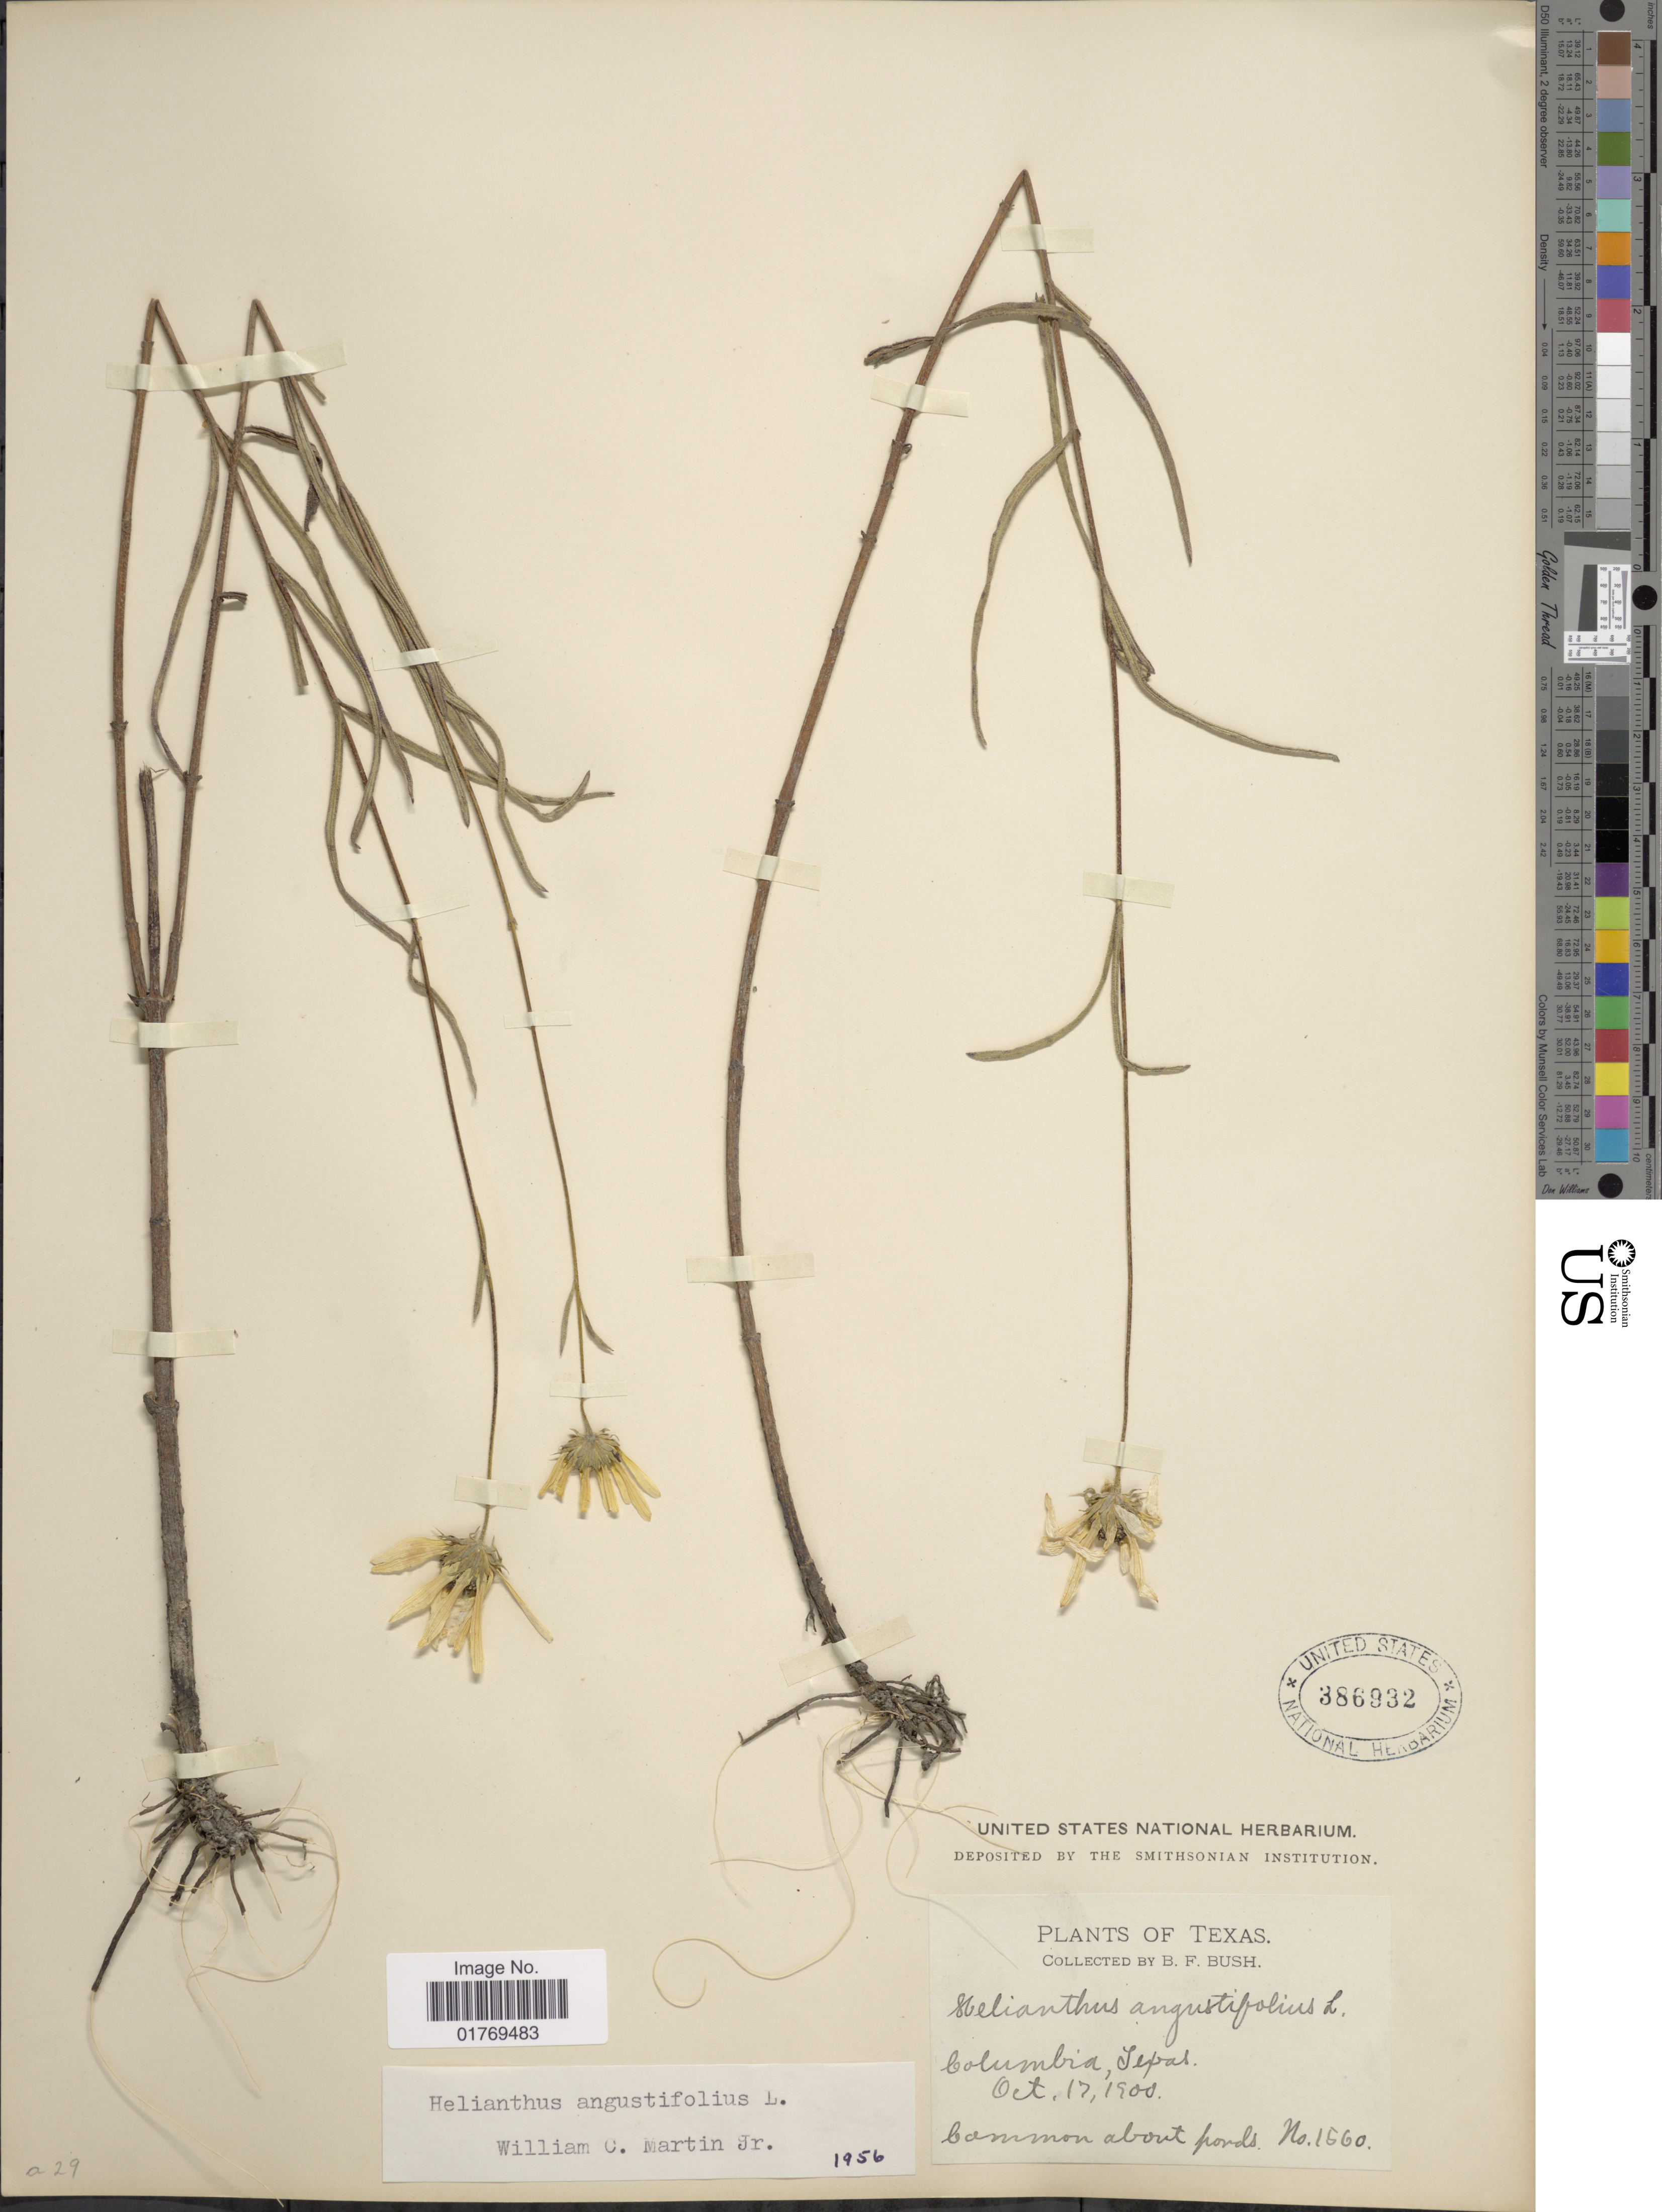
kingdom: Plantae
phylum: Tracheophyta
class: Magnoliopsida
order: Asterales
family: Asteraceae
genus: Helianthus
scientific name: Helianthus angustifolius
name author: L.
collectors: B. F. Bush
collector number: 1560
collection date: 1900-10-17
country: United States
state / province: Texas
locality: Columbia, Texas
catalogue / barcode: US 386932